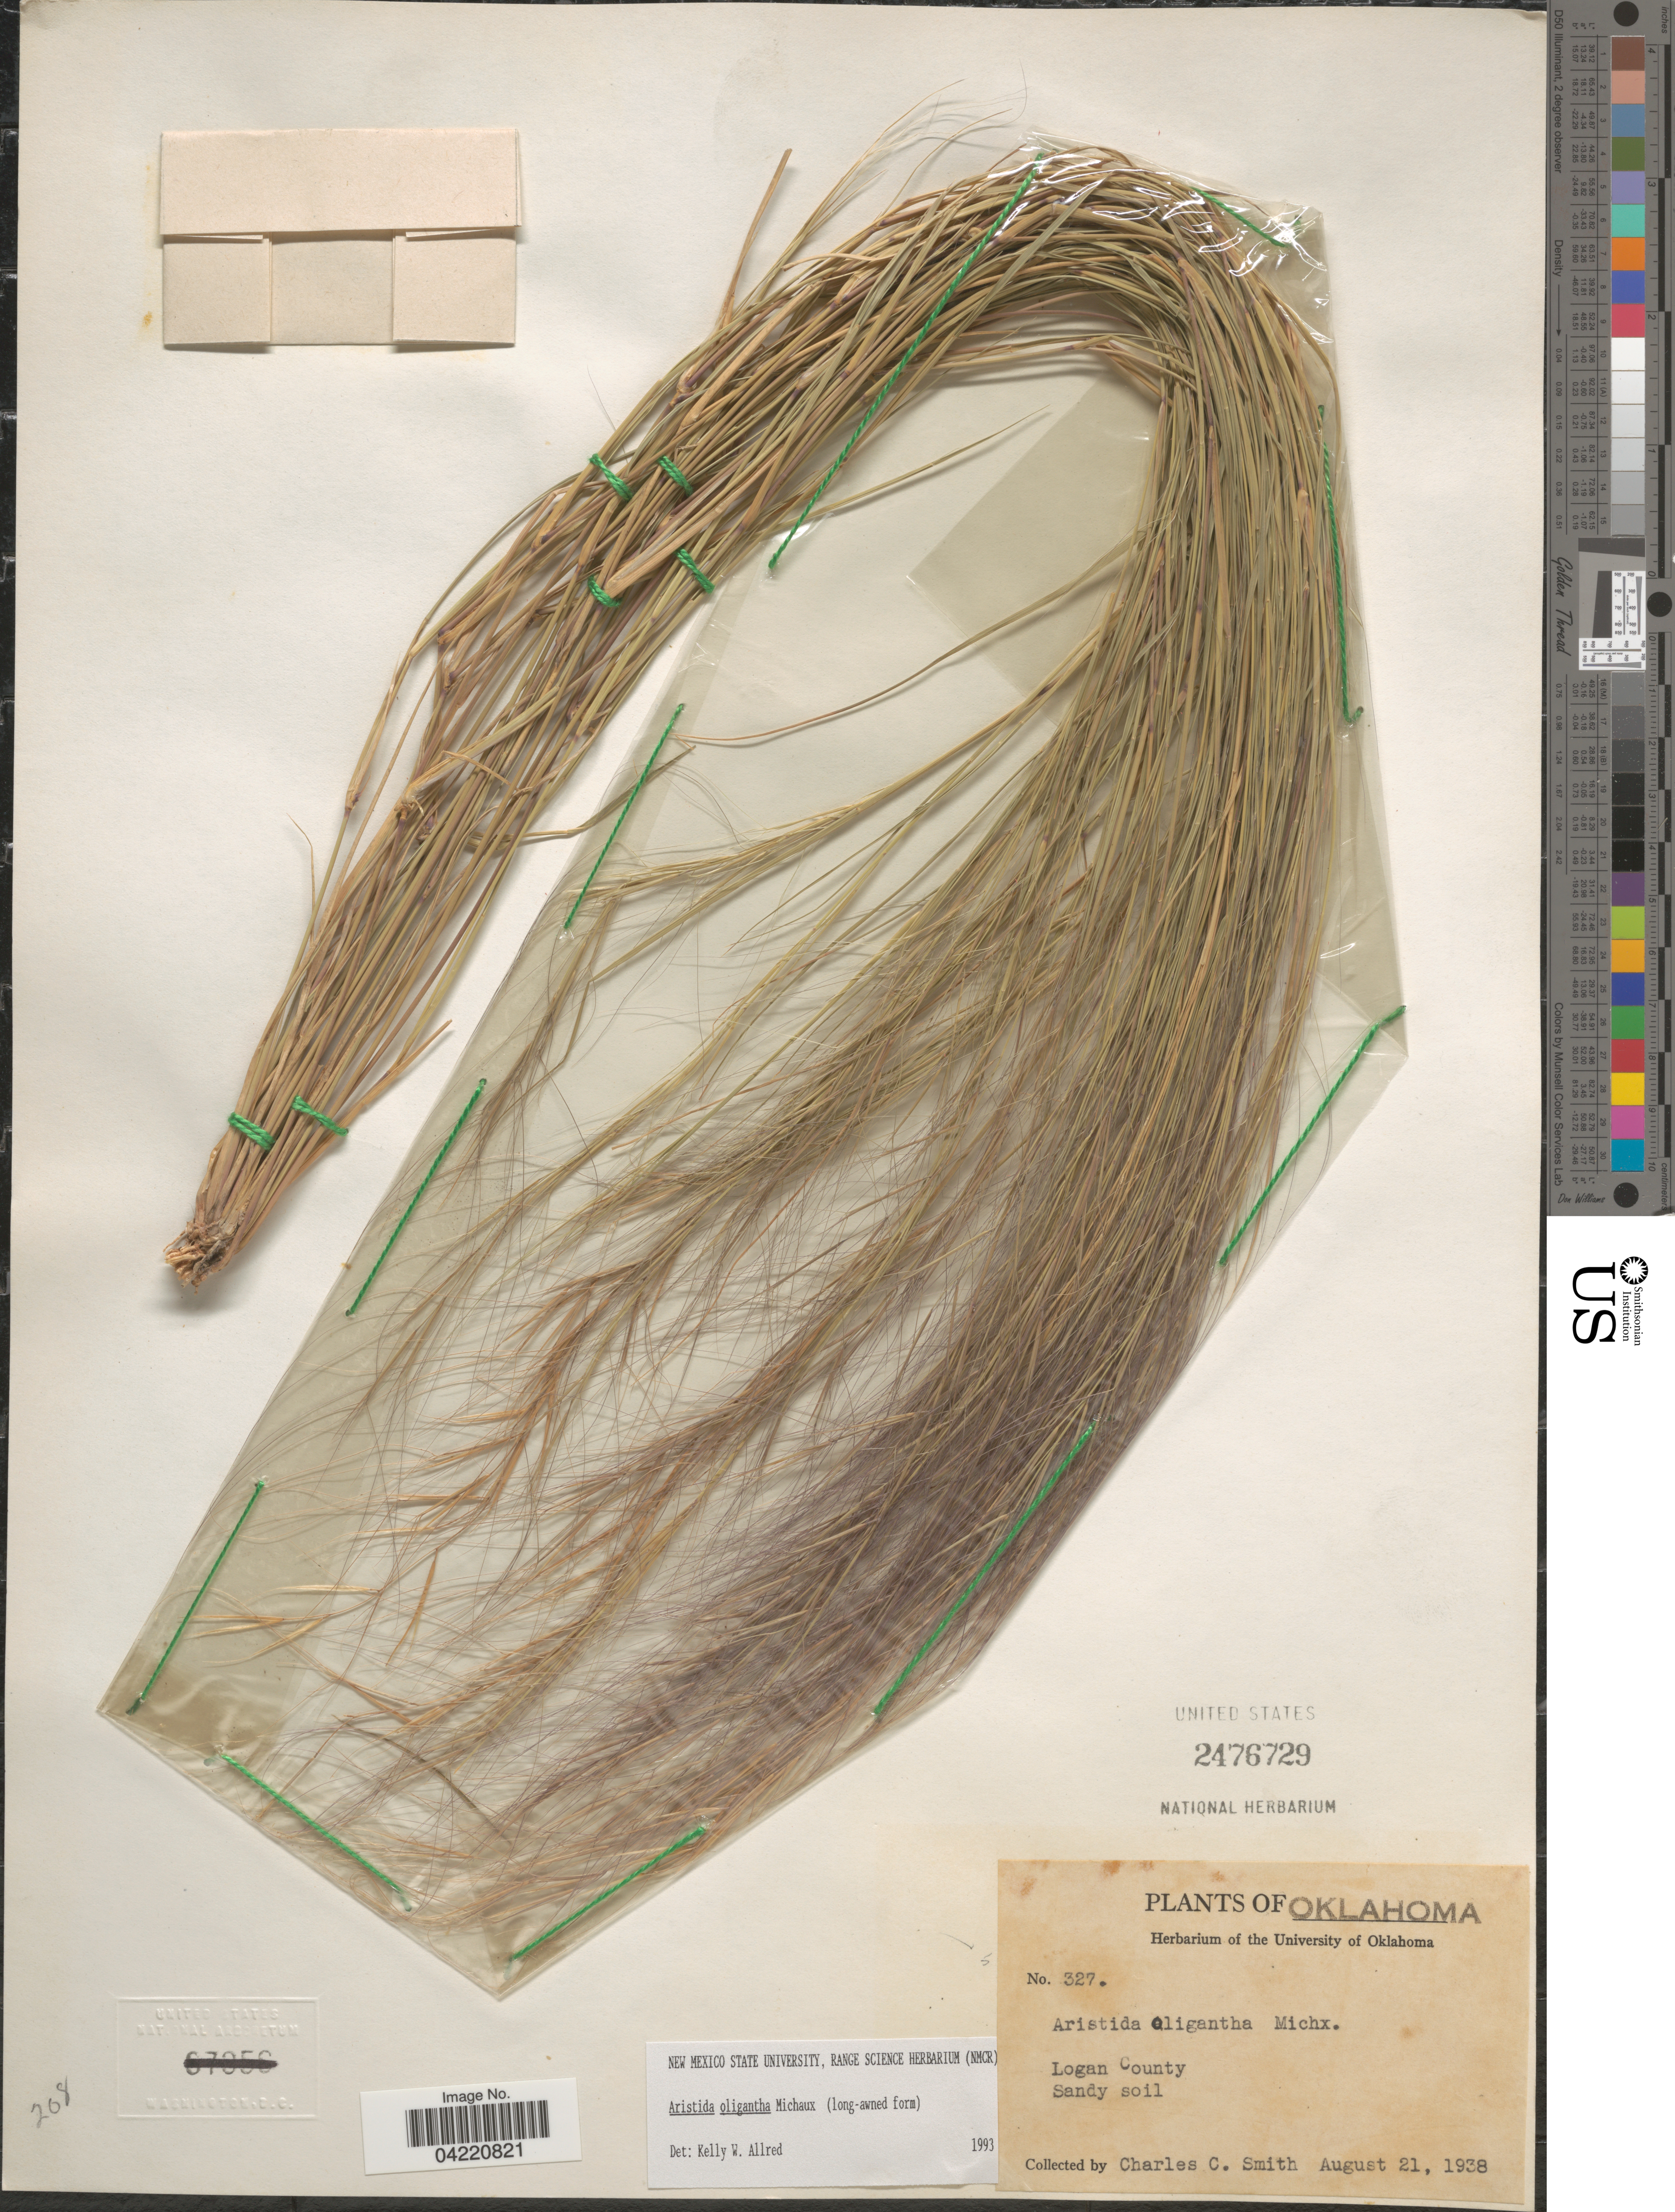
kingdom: Plantae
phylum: Tracheophyta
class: Liliopsida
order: Poales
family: Poaceae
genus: Aristida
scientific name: Aristida oligantha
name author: Michx.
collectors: Ch. C. Smith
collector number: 327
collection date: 1938-08-21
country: United States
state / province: Oklahoma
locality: Logan County.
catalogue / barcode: US 2476729